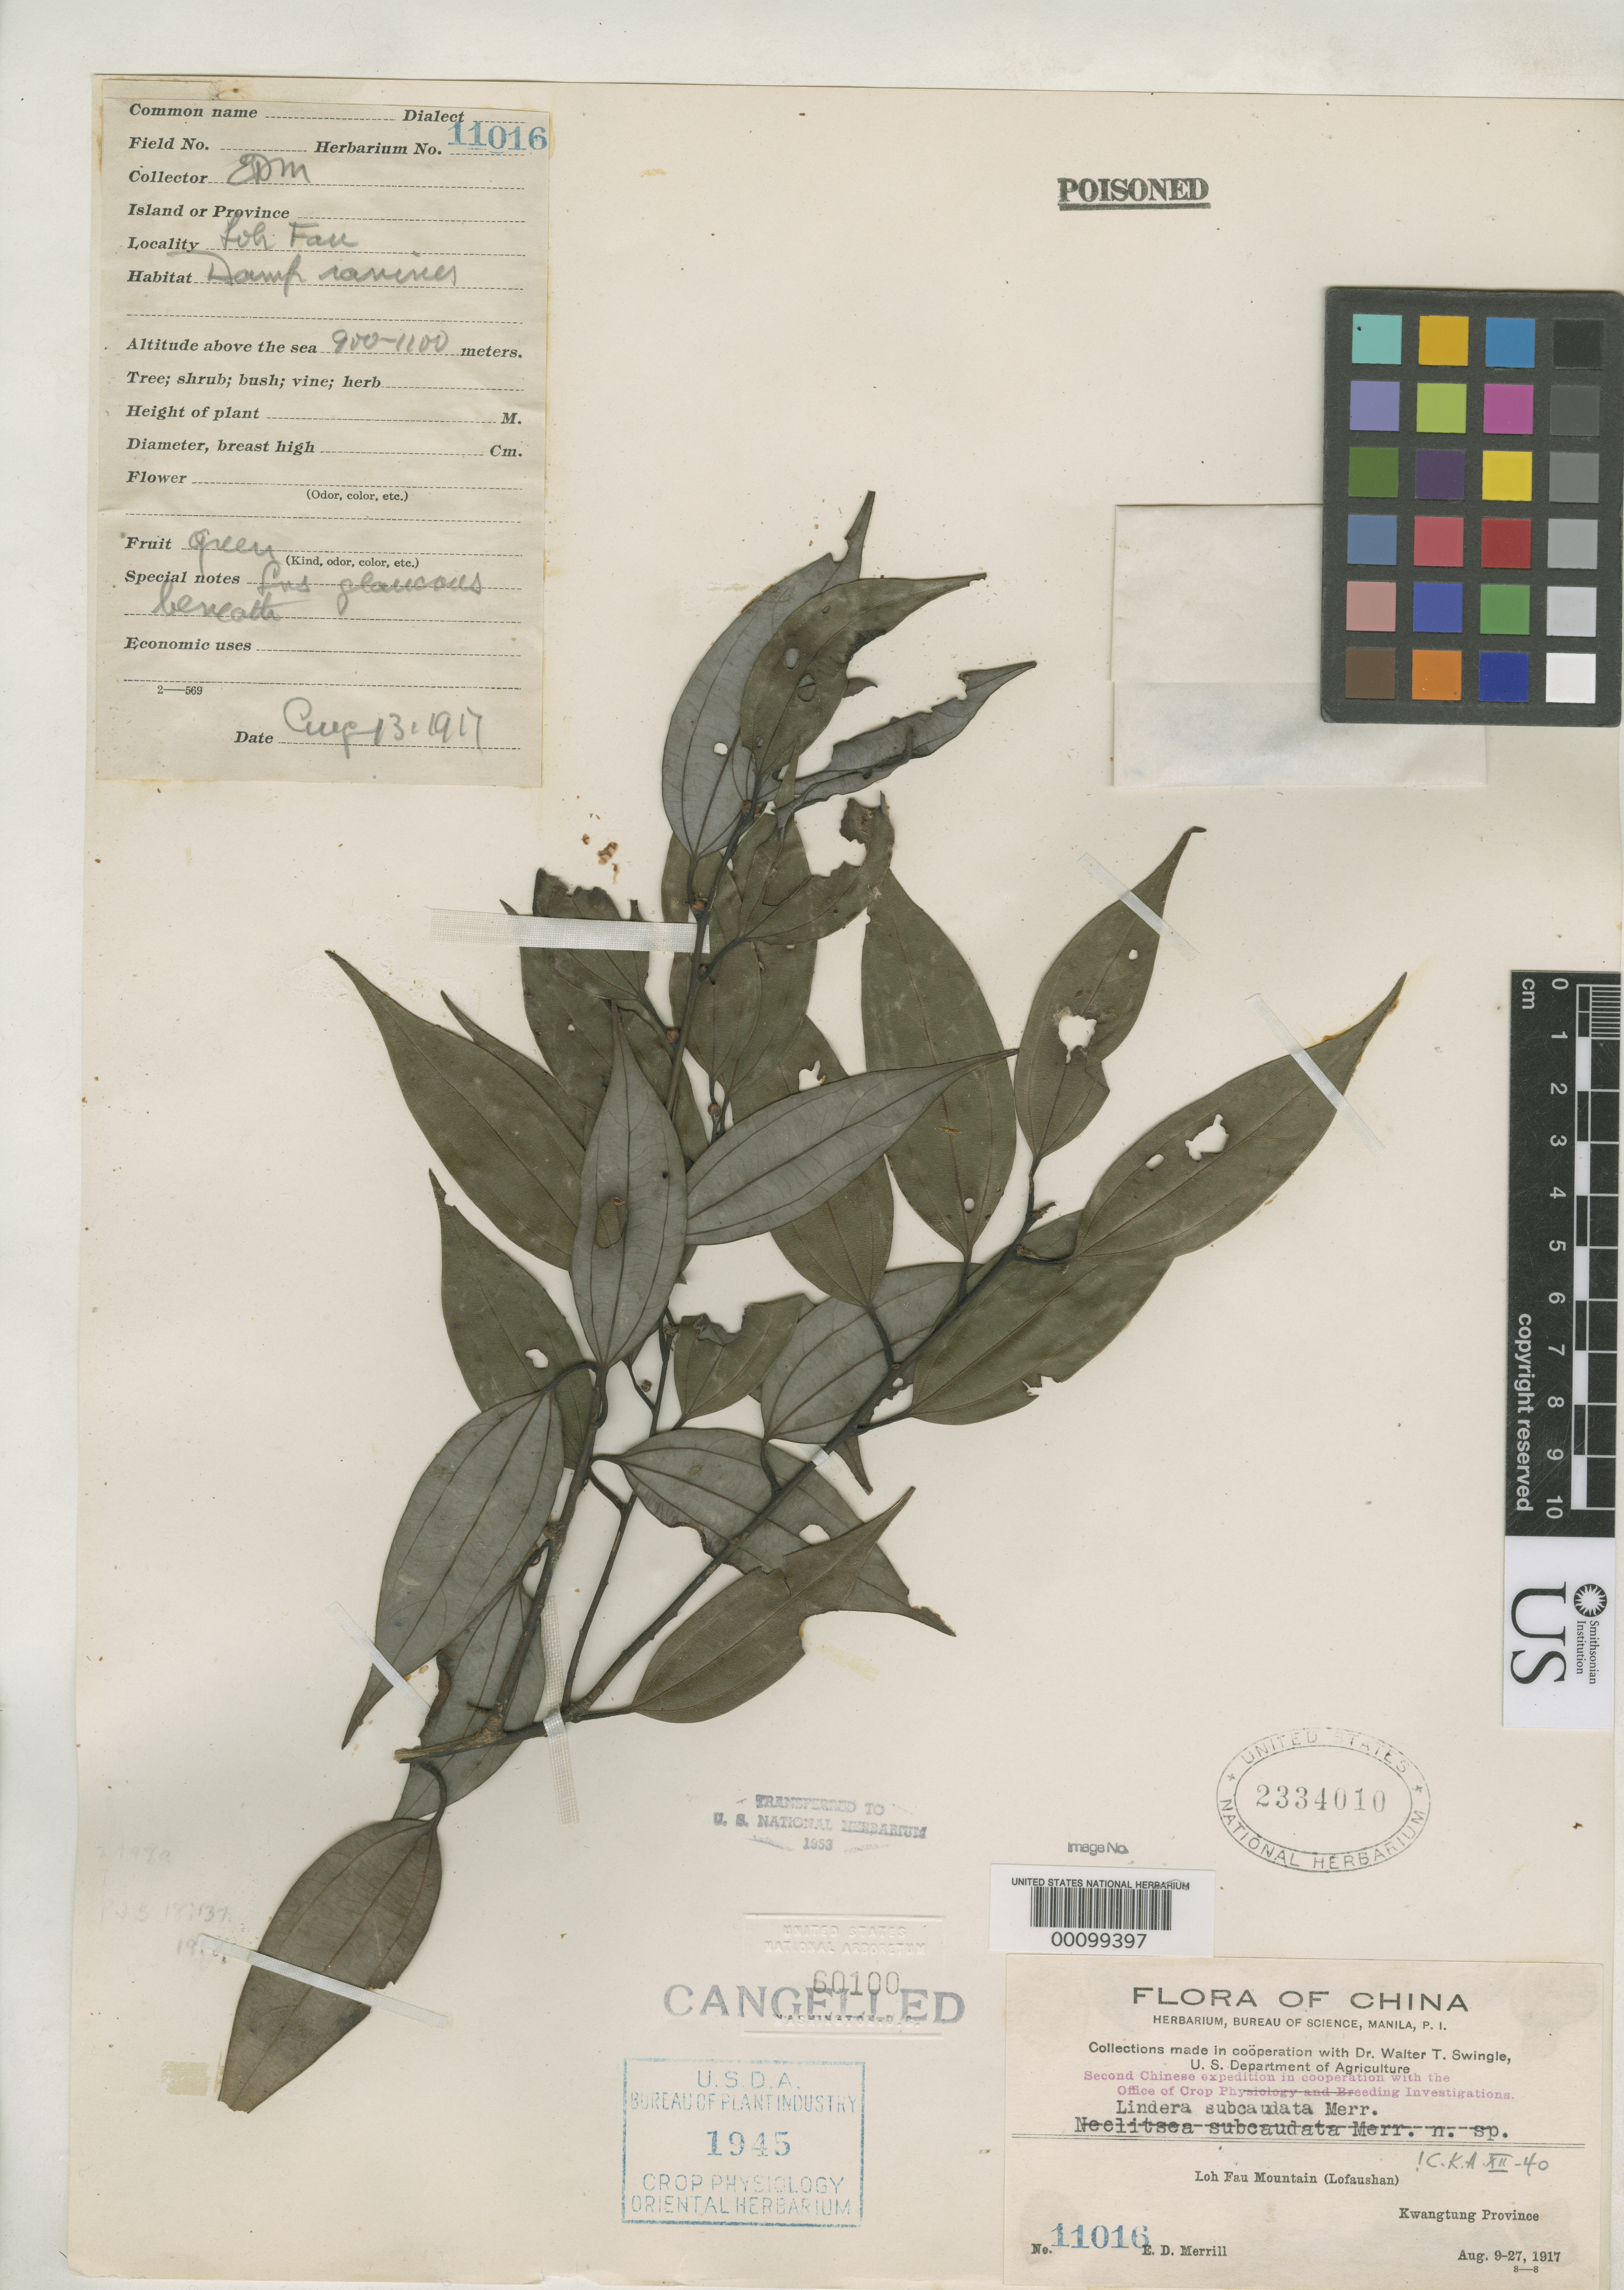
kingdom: Plantae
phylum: Tracheophyta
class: Magnoliopsida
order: Laurales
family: Lauraceae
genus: Neolitsea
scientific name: Neolitsea subcaudata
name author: Merr.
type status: Isotype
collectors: E. D. Merrill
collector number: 11016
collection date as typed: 13 Aug 1917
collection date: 1917-08-13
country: China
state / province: Guangdong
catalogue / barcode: US 2334010